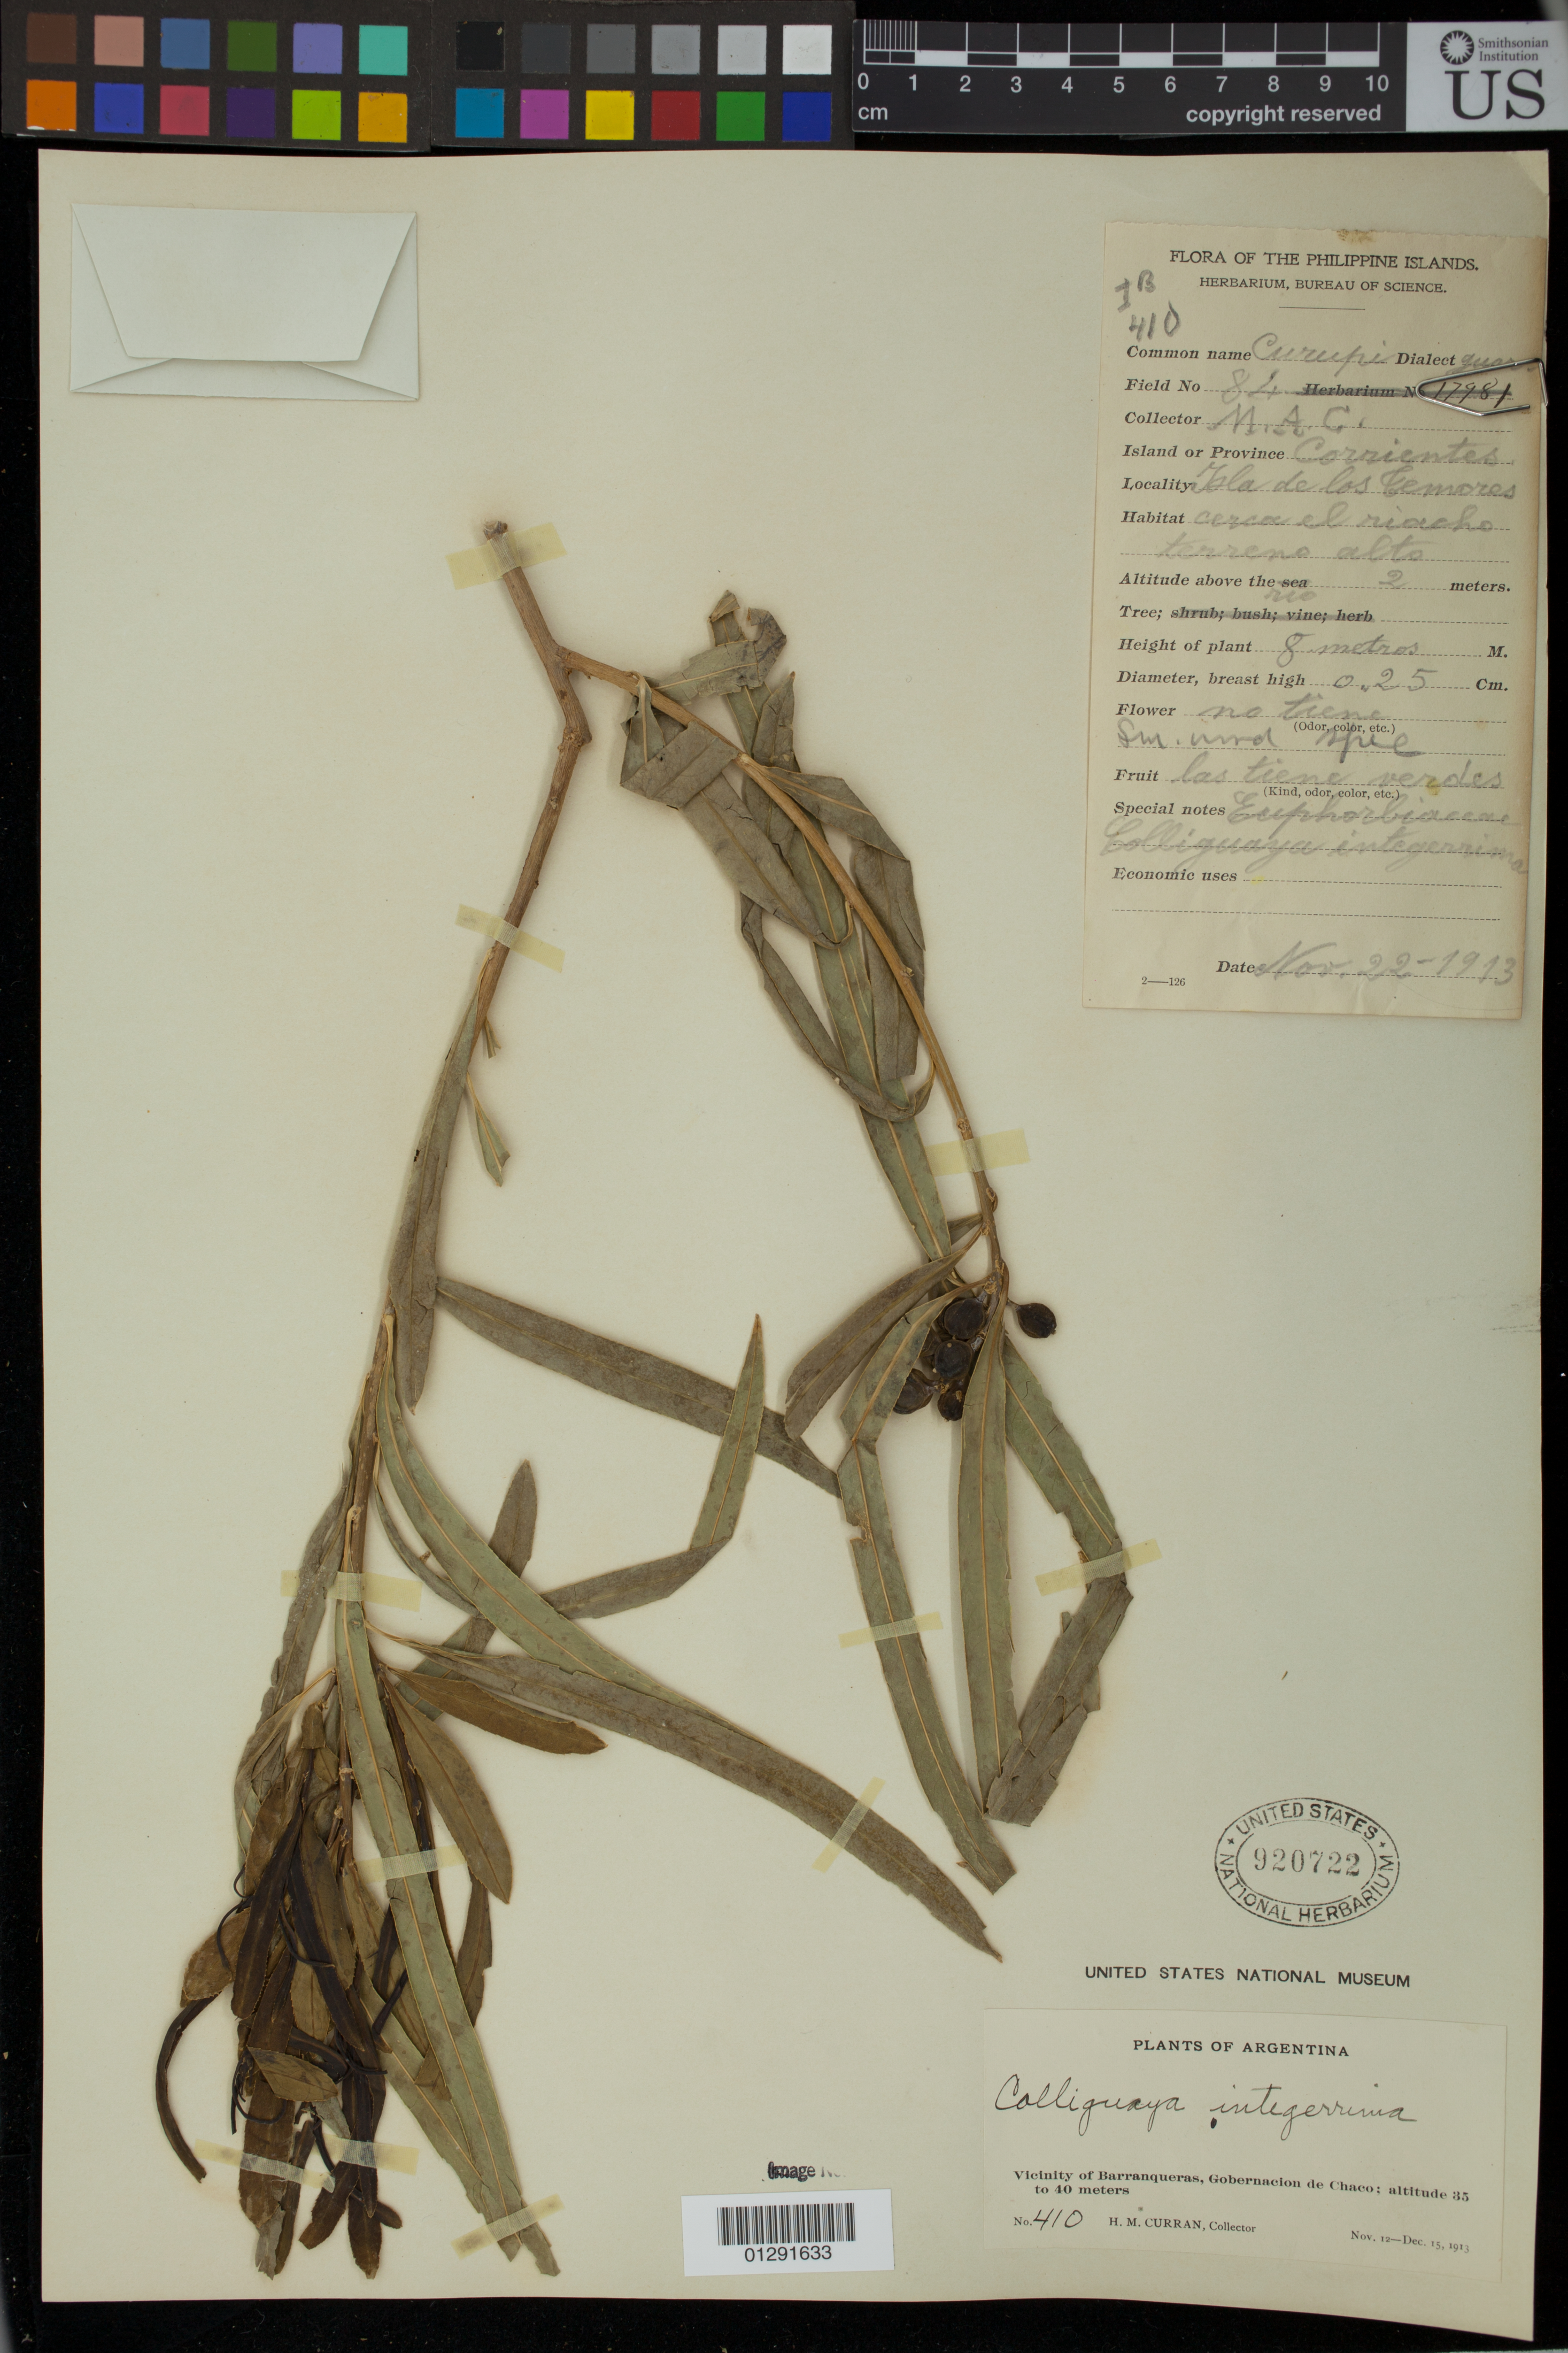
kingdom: Plantae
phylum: Tracheophyta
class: Magnoliopsida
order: Malpighiales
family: Euphorbiaceae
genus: Sapium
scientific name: Sapium sp.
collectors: M. Curran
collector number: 410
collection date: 1913-11-12/1913-12-15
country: Argentina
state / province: Chaco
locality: Vicinity of Barranqueras, Gobernacion de Chaco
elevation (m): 35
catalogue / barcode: US 920722